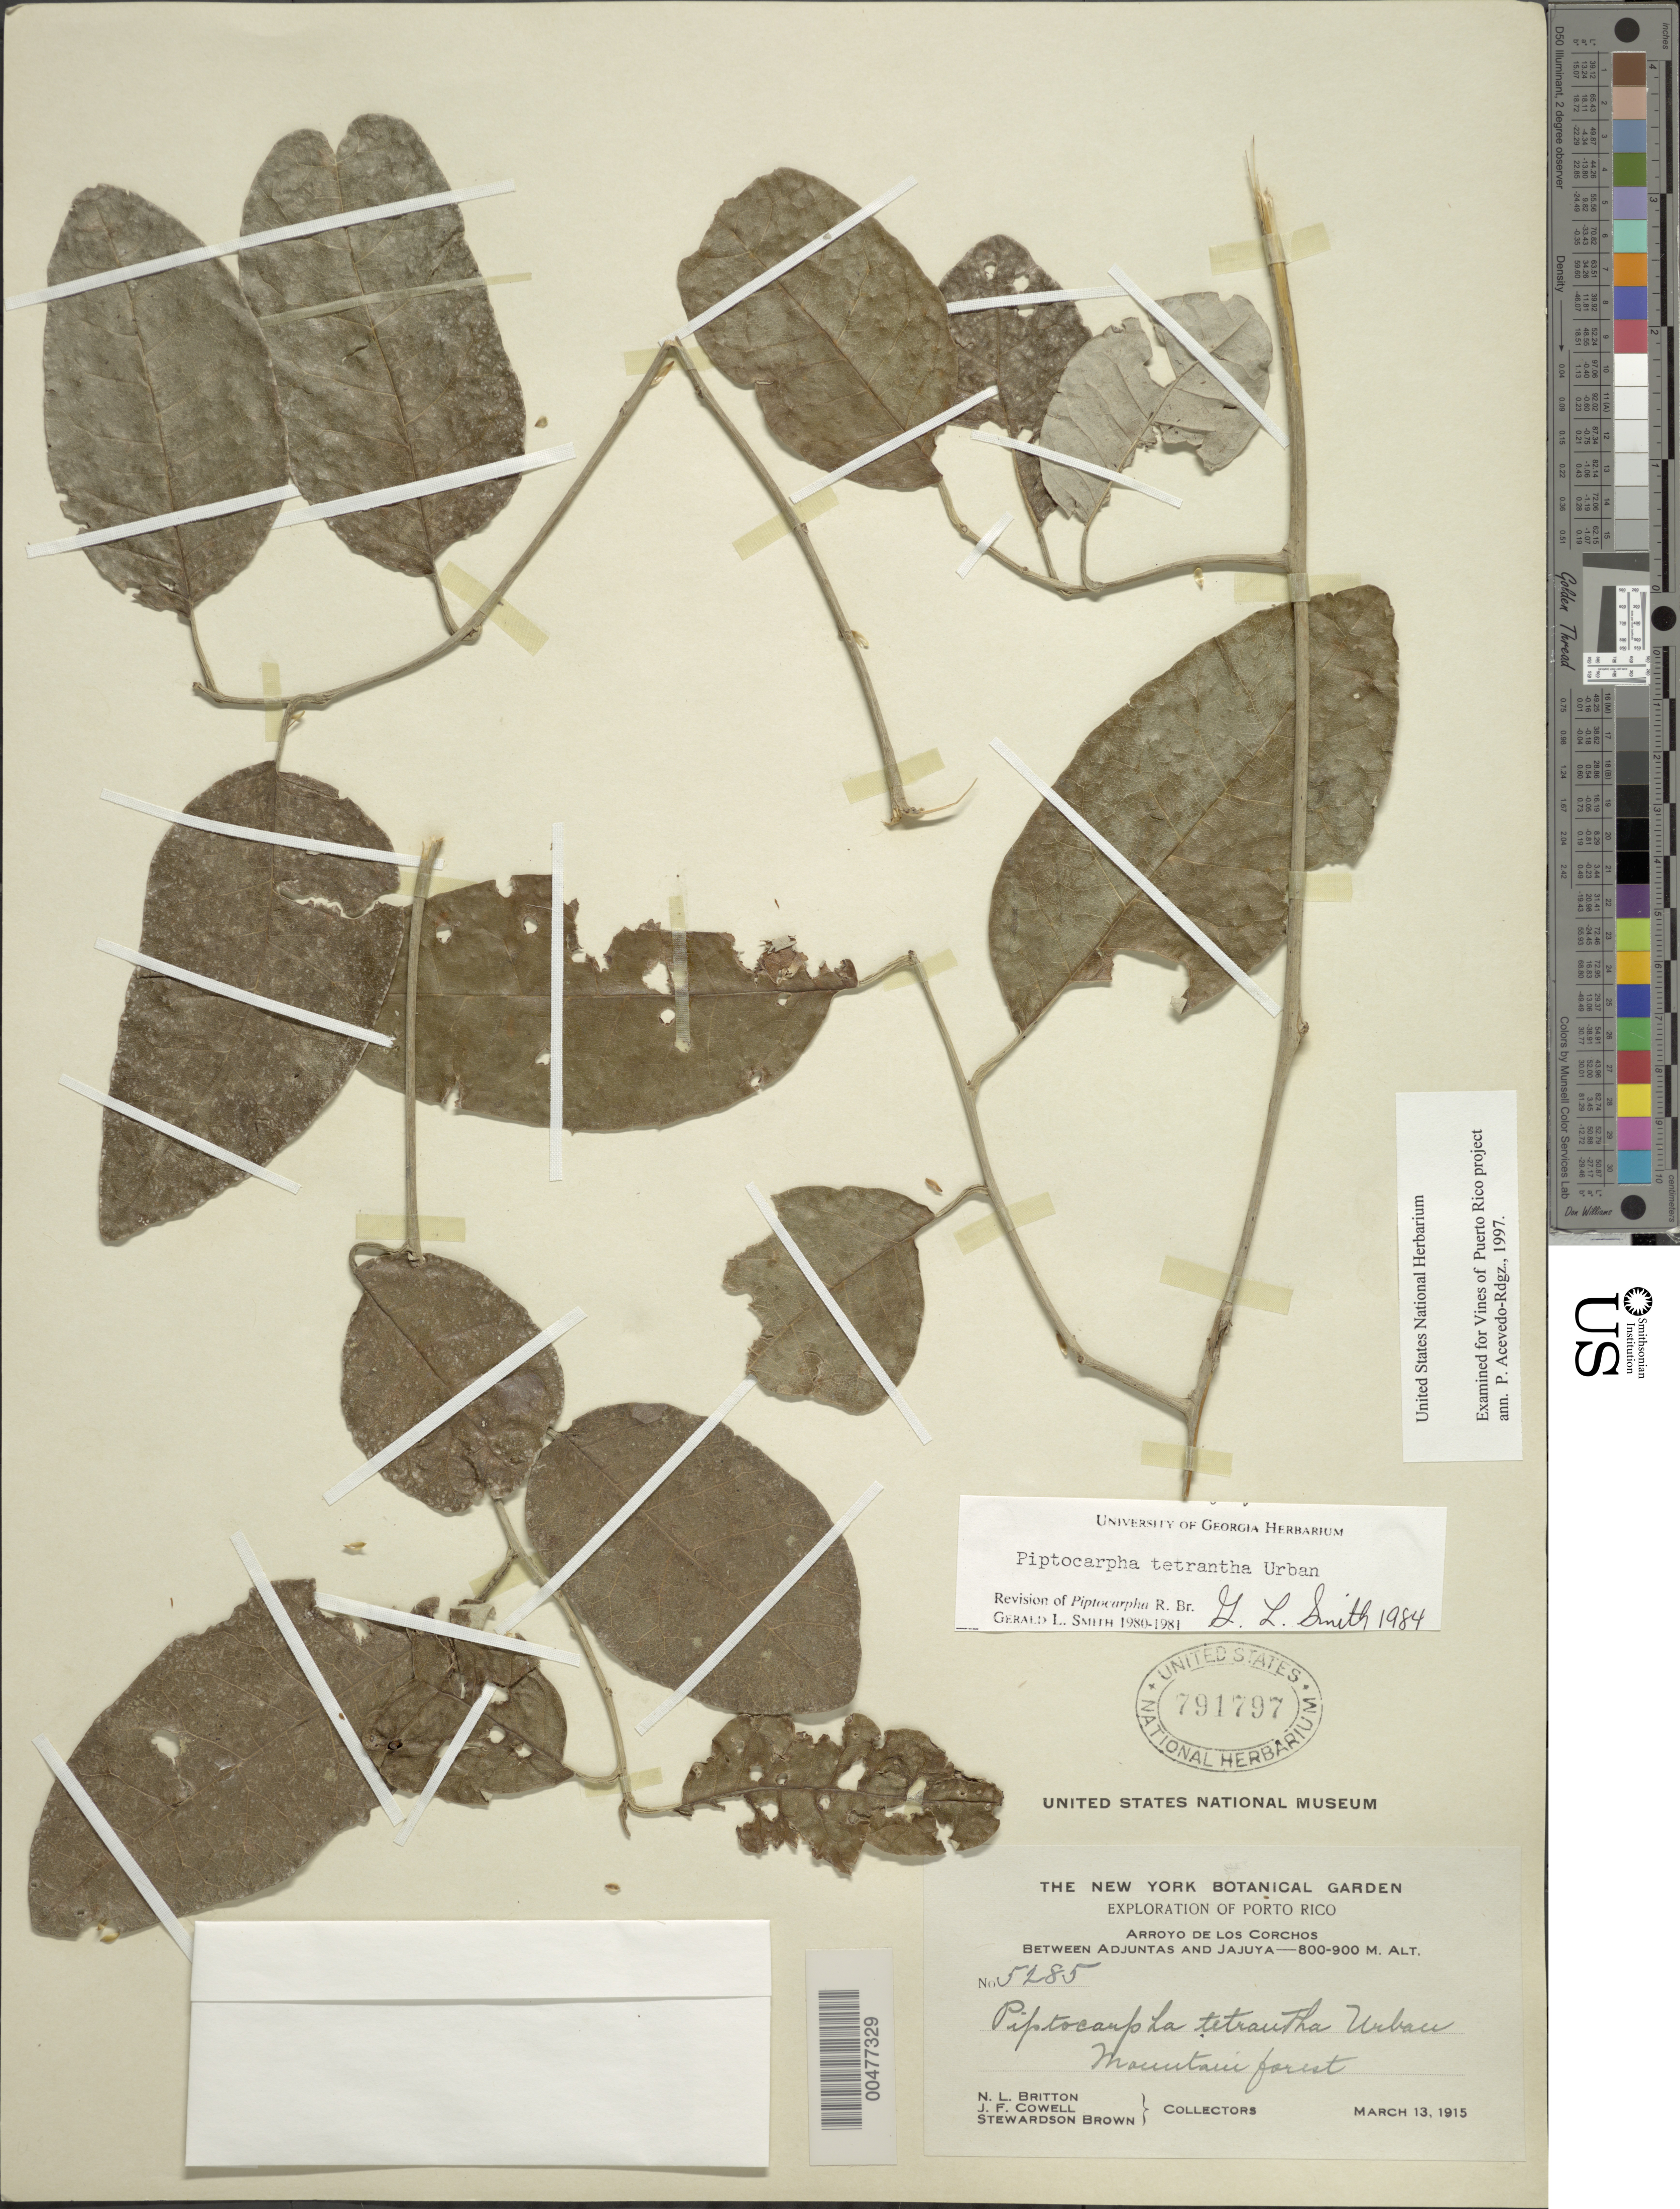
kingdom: Plantae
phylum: Tracheophyta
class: Magnoliopsida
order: Asterales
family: Asteraceae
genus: Piptocarpha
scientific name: Piptocarpha tetrantha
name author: Urb.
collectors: Britton, --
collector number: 5285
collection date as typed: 13 Mar 1915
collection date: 1915-03-13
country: Puerto Rico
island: Greater Antilles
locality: Arroyo de los Corchos, between Adjuntas and Jajuya. Mountain forest.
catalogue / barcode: US 791797